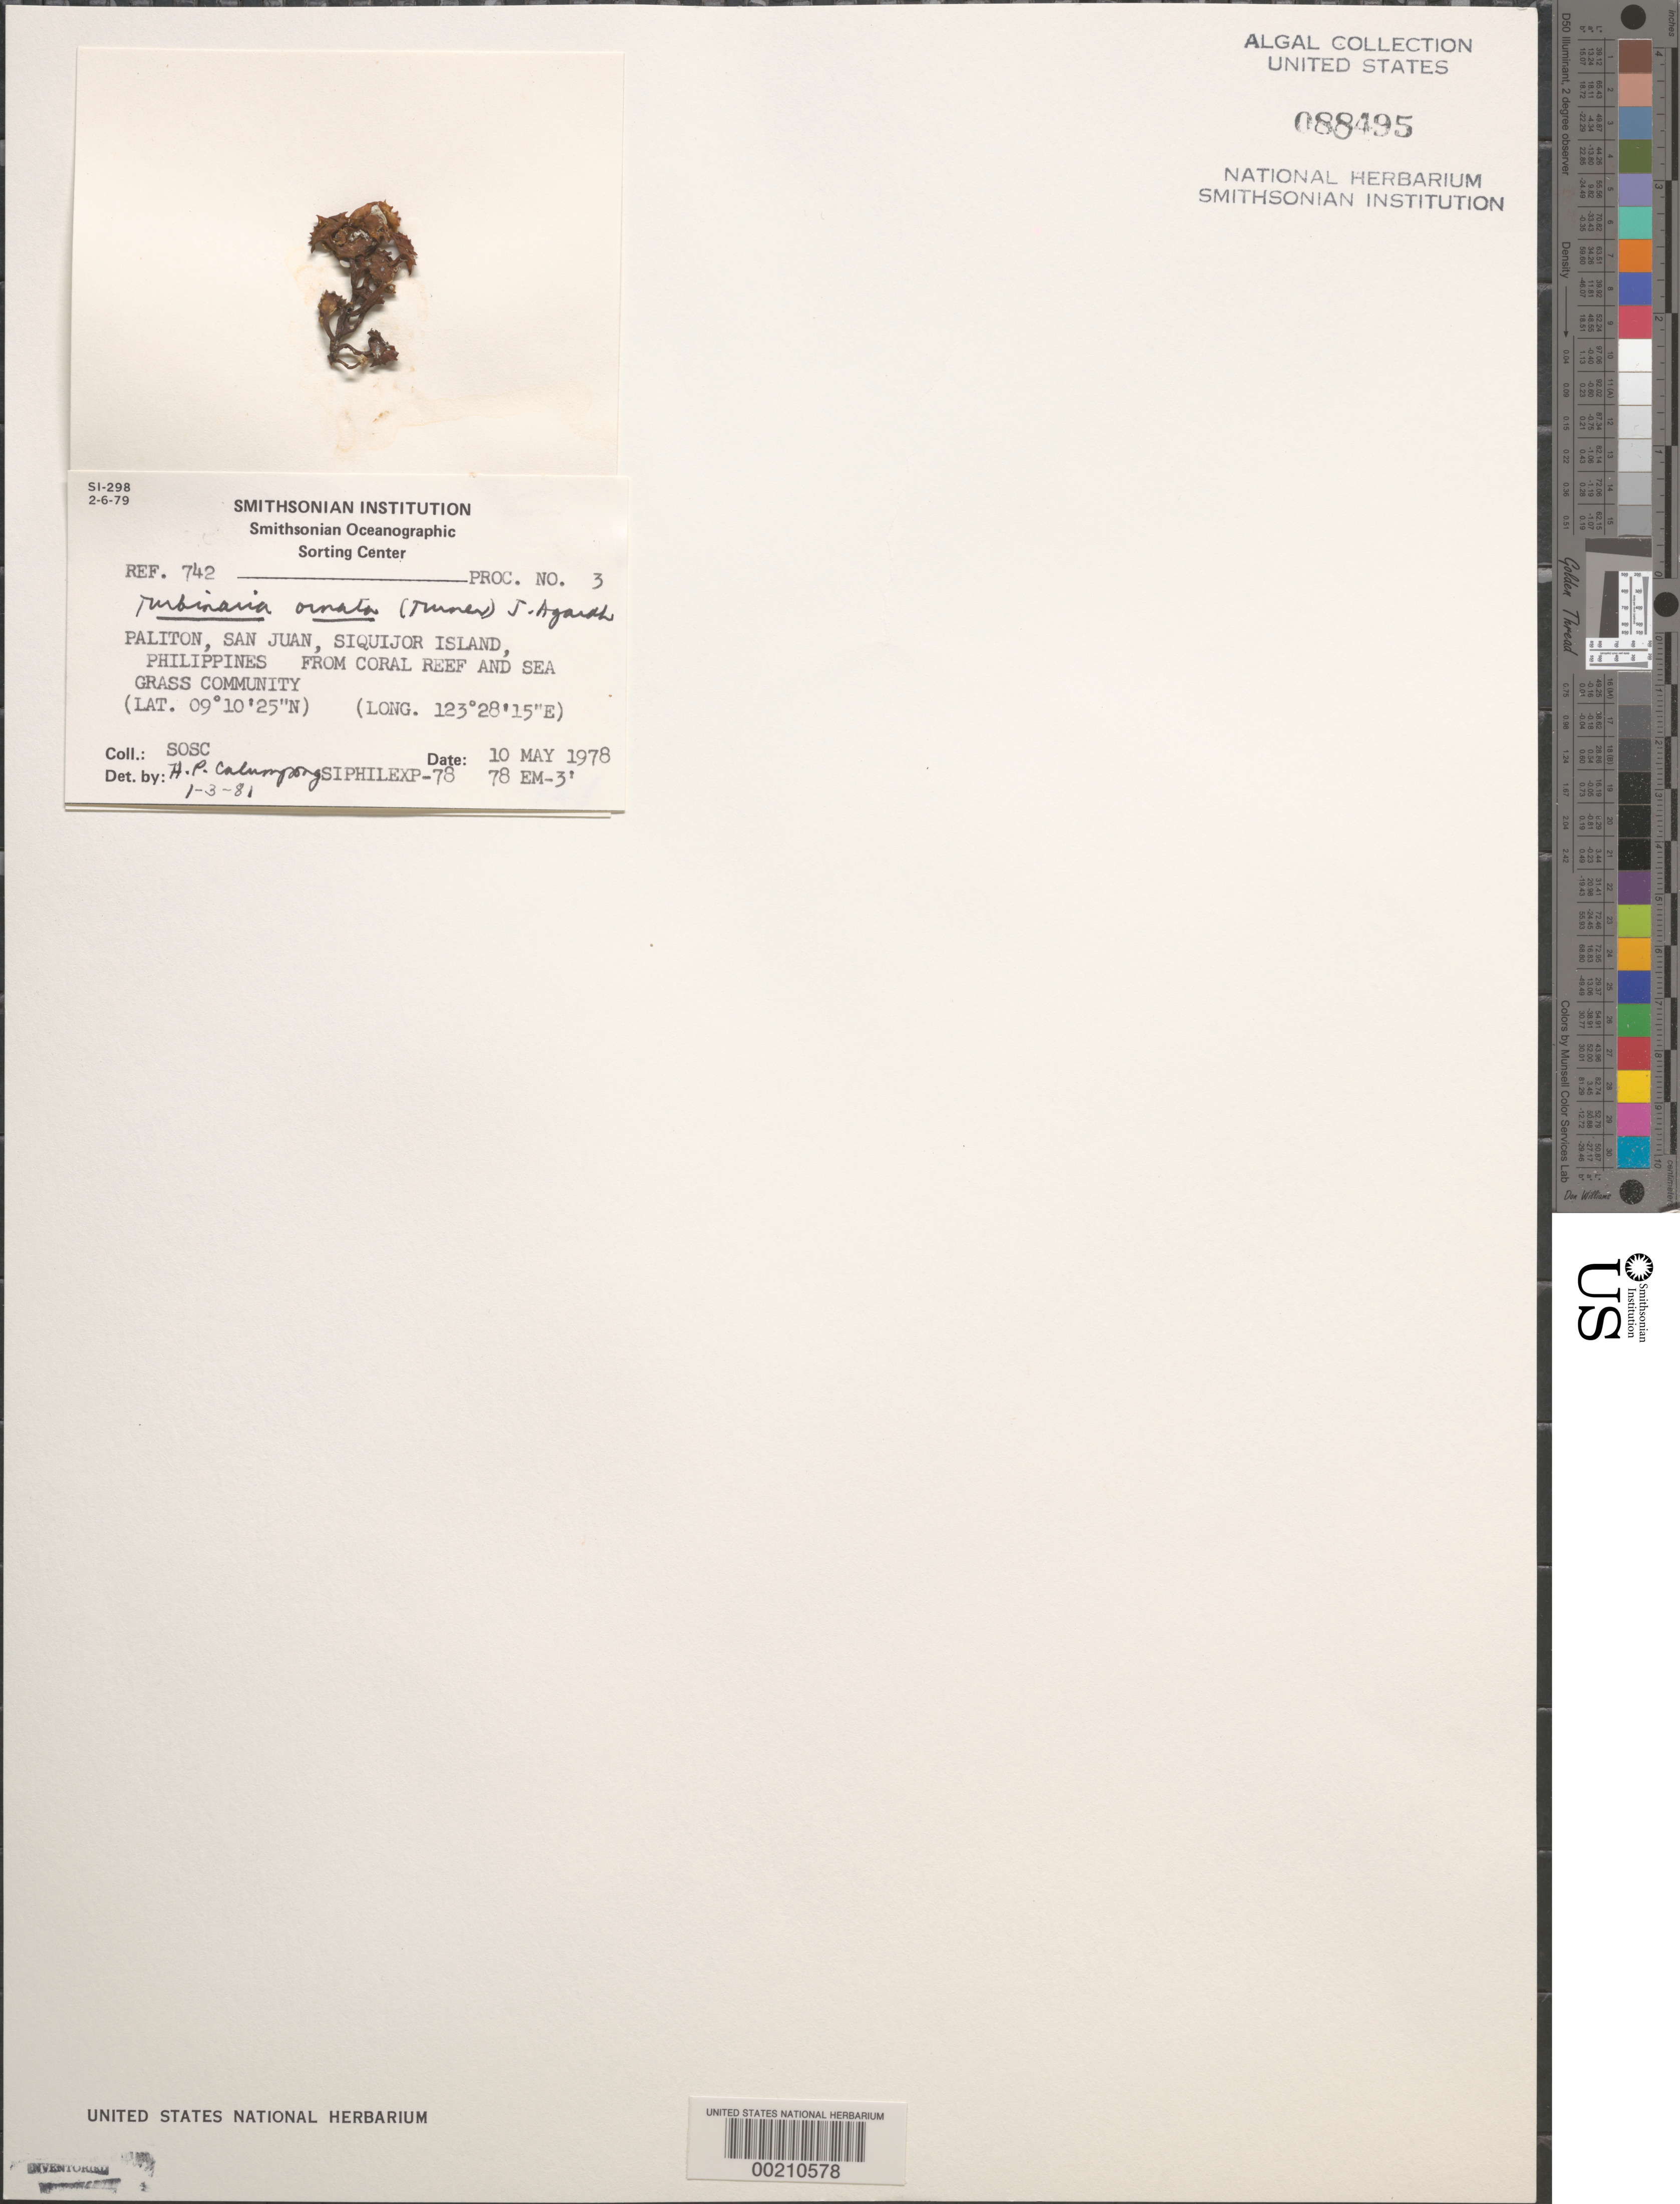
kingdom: Chromista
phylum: Ochrophyta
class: Phaeophyceae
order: Fucales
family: Sargassaceae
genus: Turbinaria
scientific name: Turbinaria ornata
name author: (Turner) J. Agardh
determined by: Calumpong, H. P.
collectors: SOSC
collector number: Station 78 Em-3'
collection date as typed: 10 May 1978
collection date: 1978-05-10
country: Philippines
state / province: Central Visayas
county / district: Siquijor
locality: Visayan. Siquijor island, san juan, paliton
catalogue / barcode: US 88495